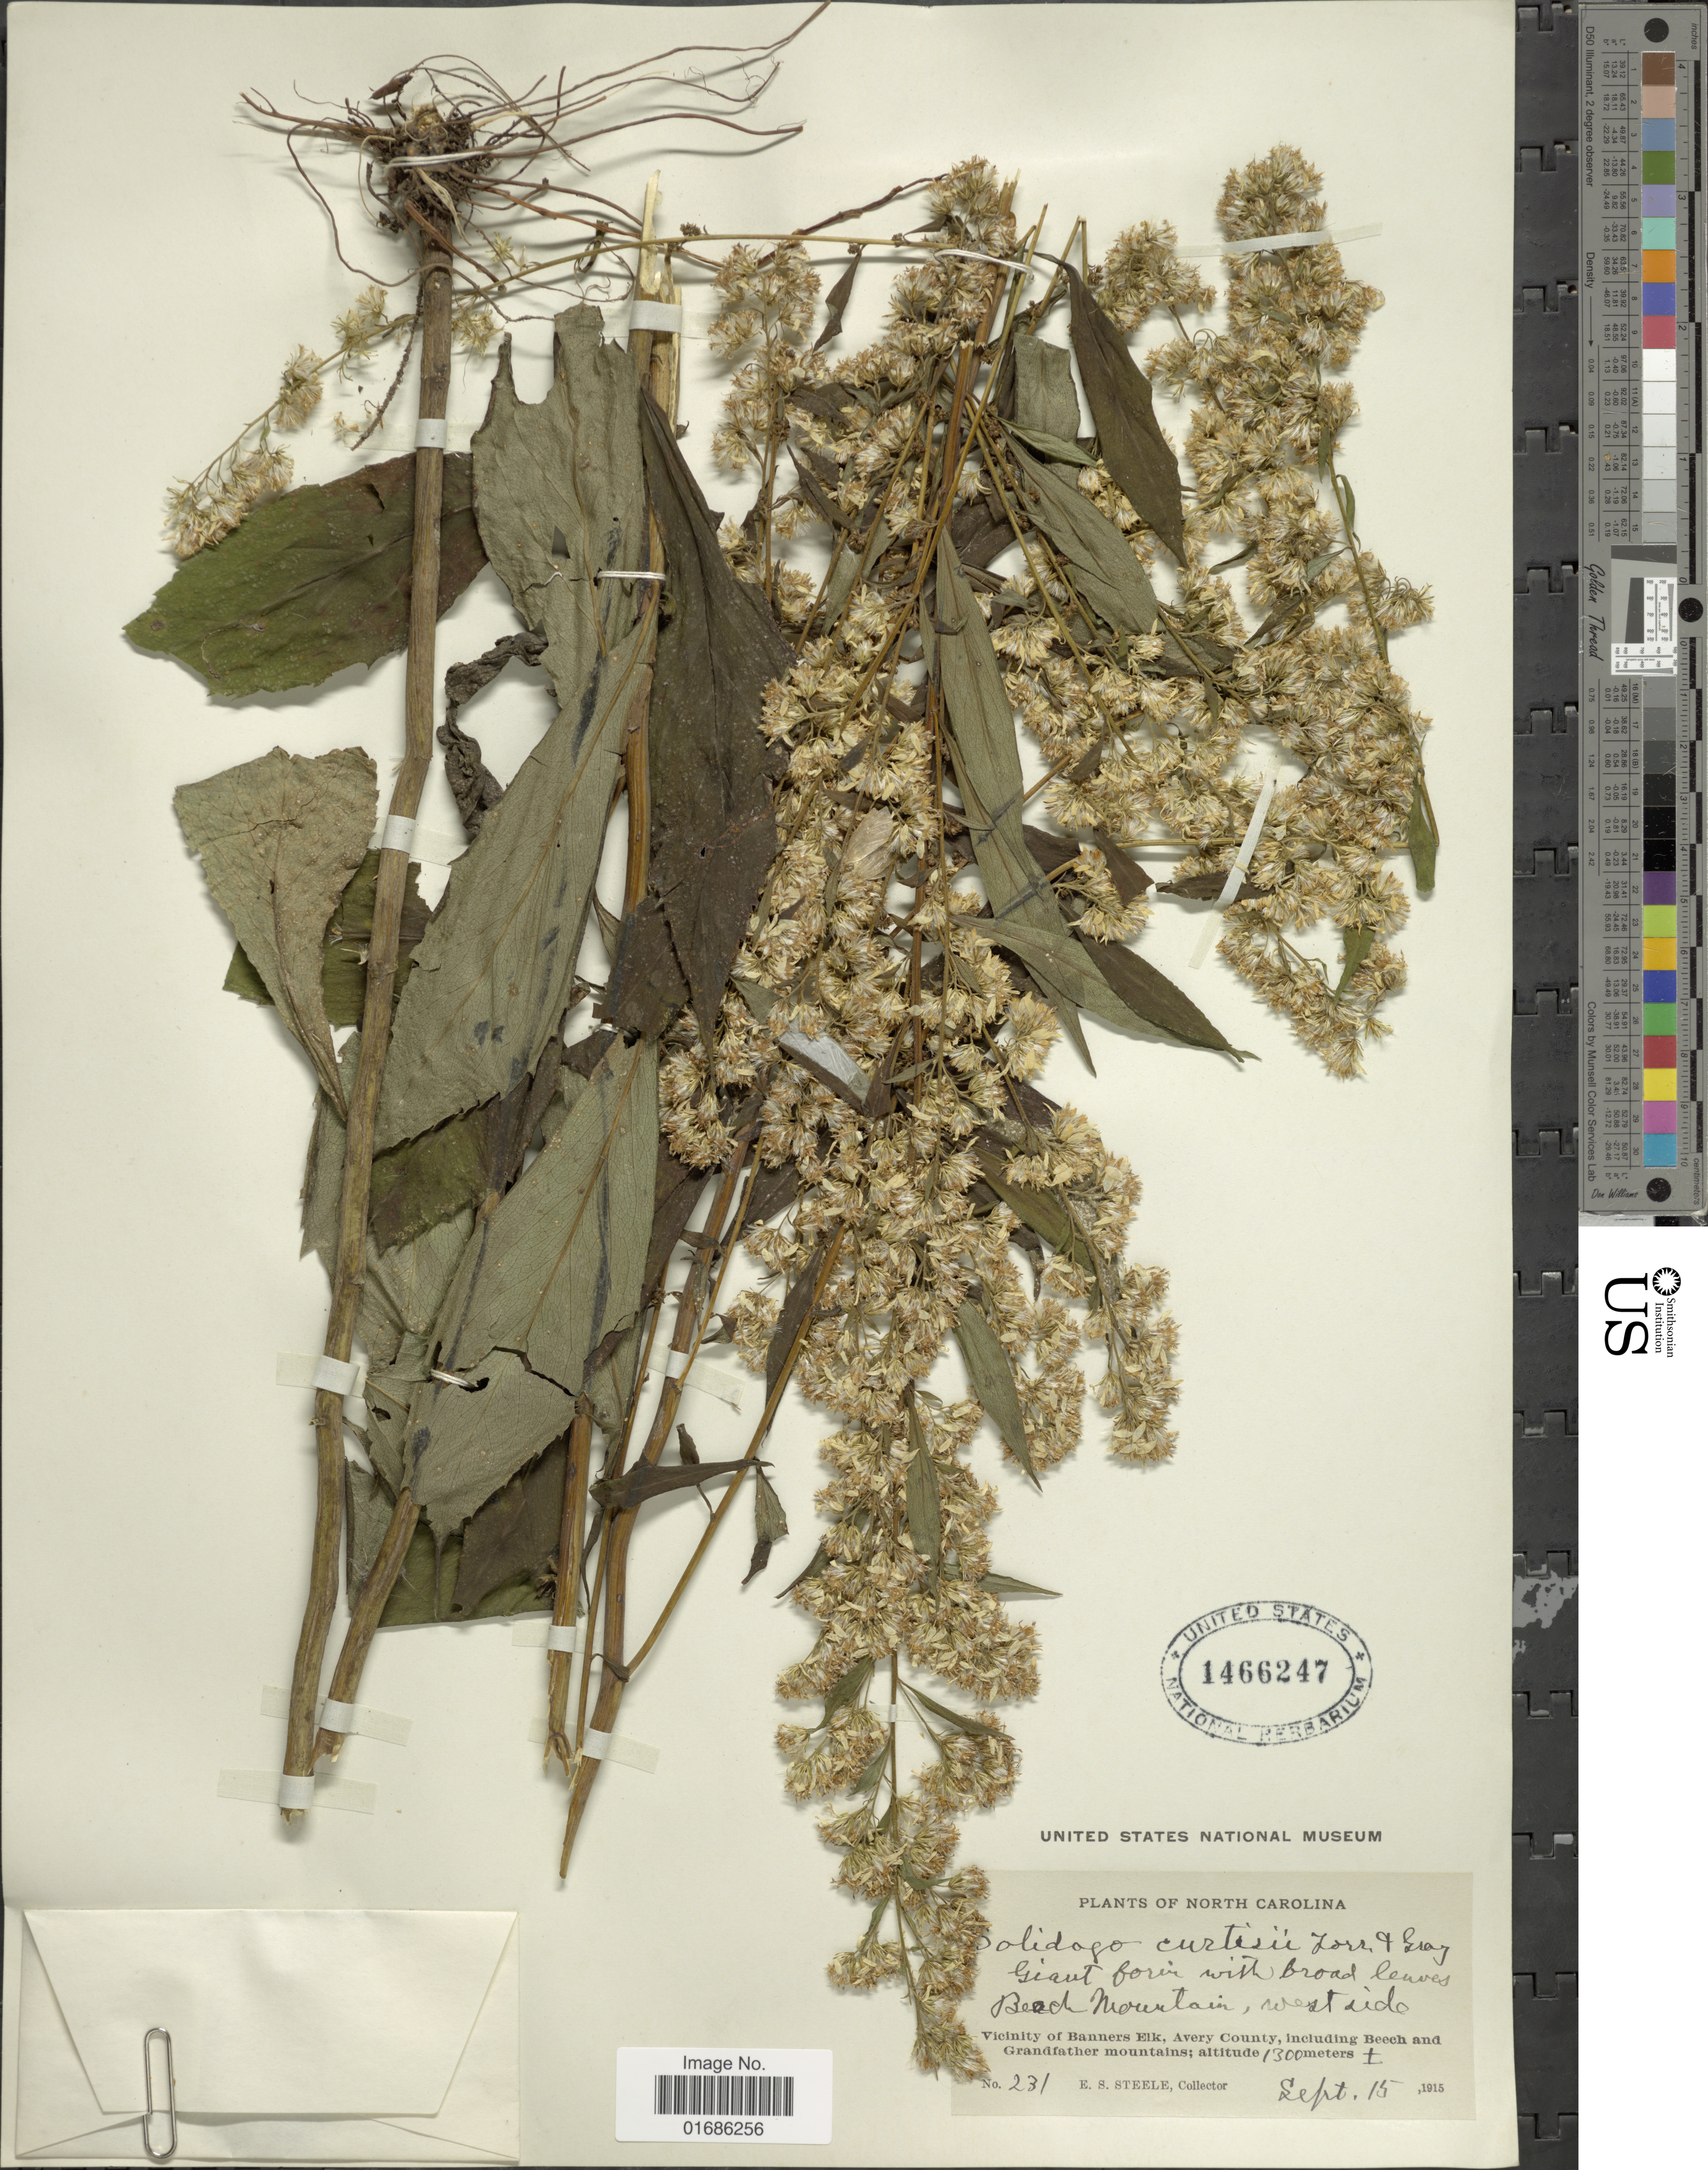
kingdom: Plantae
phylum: Tracheophyta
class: Magnoliopsida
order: Asterales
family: Asteraceae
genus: Solidago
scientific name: Solidago curtisii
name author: Torr. & A. Gray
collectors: E. Steele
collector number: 231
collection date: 1915-09-15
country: United States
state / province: North Carolina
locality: Beach Mountain, west side, Vicinity of Banners Elk, Avery County, including Beech and Grandfather mountains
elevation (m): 1300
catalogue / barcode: US 1466247